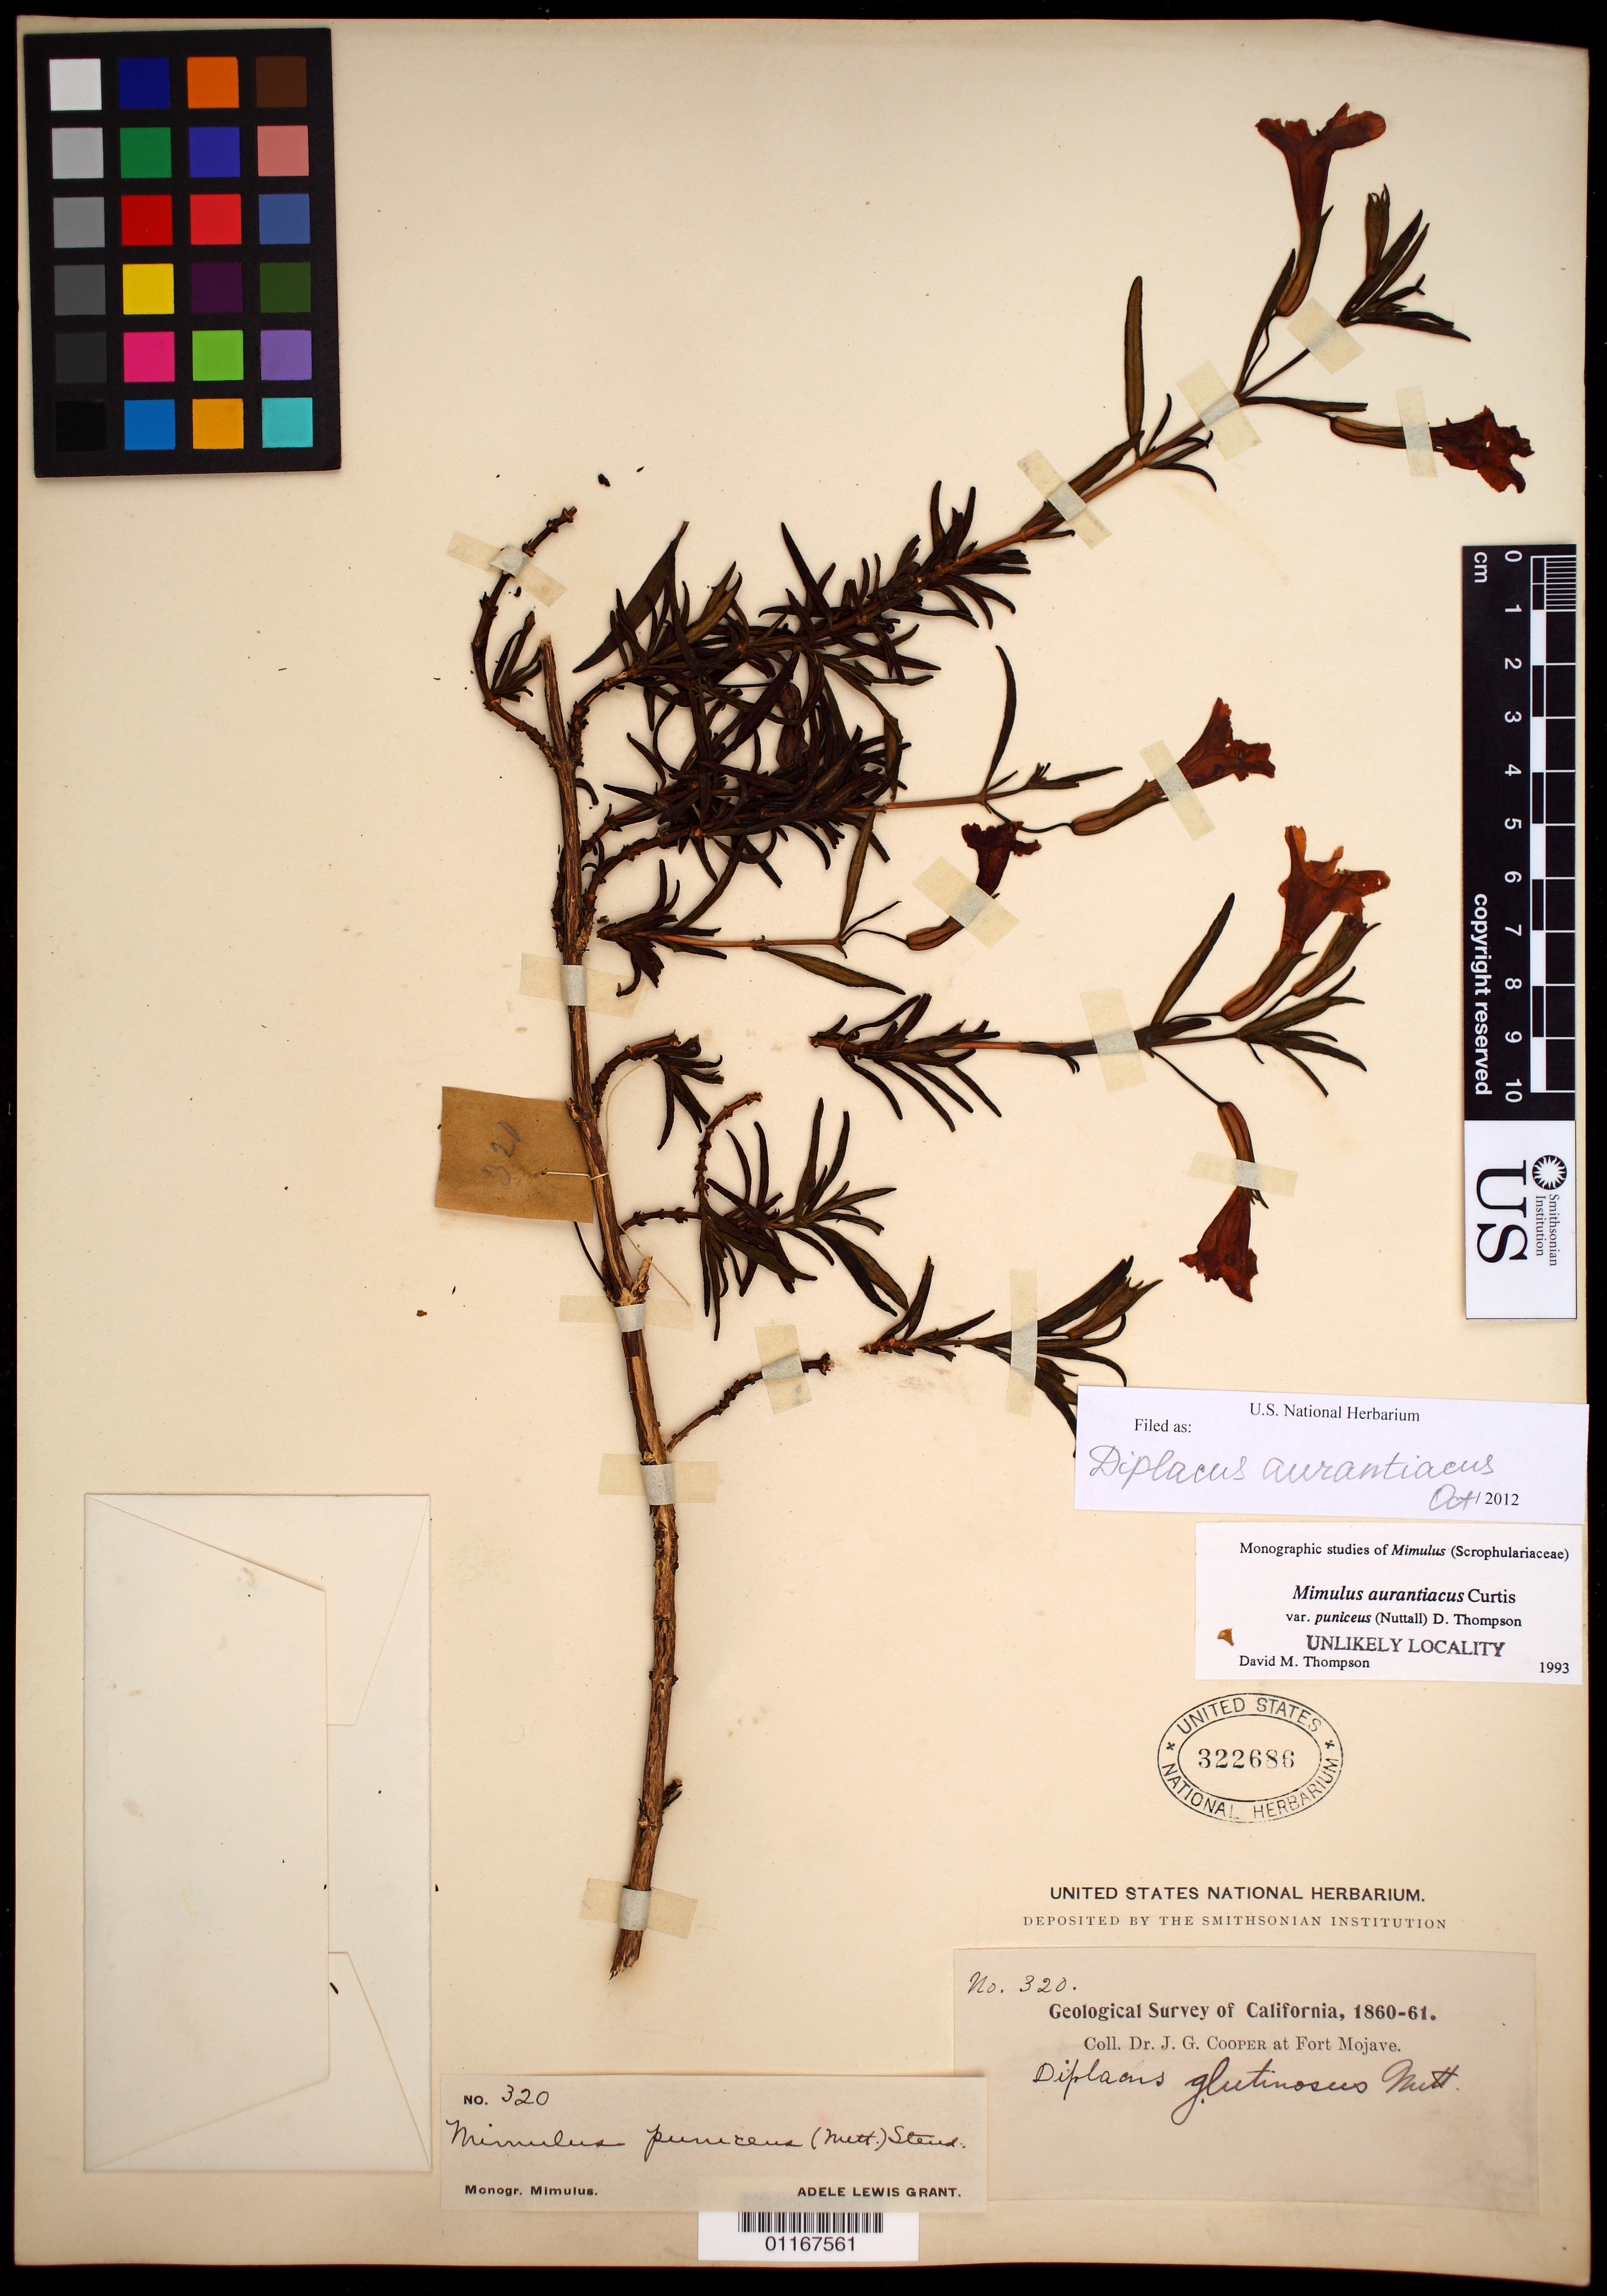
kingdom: Plantae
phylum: Tracheophyta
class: Magnoliopsida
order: Lamiales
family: Phrymaceae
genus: Diplacus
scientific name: Diplacus aurantiacus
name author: (Curtis) Jeps.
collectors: J. G. Cooper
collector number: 320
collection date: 1860/1861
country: United States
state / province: California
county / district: San Bernardino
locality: at Fort Mojave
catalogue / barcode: US 322686